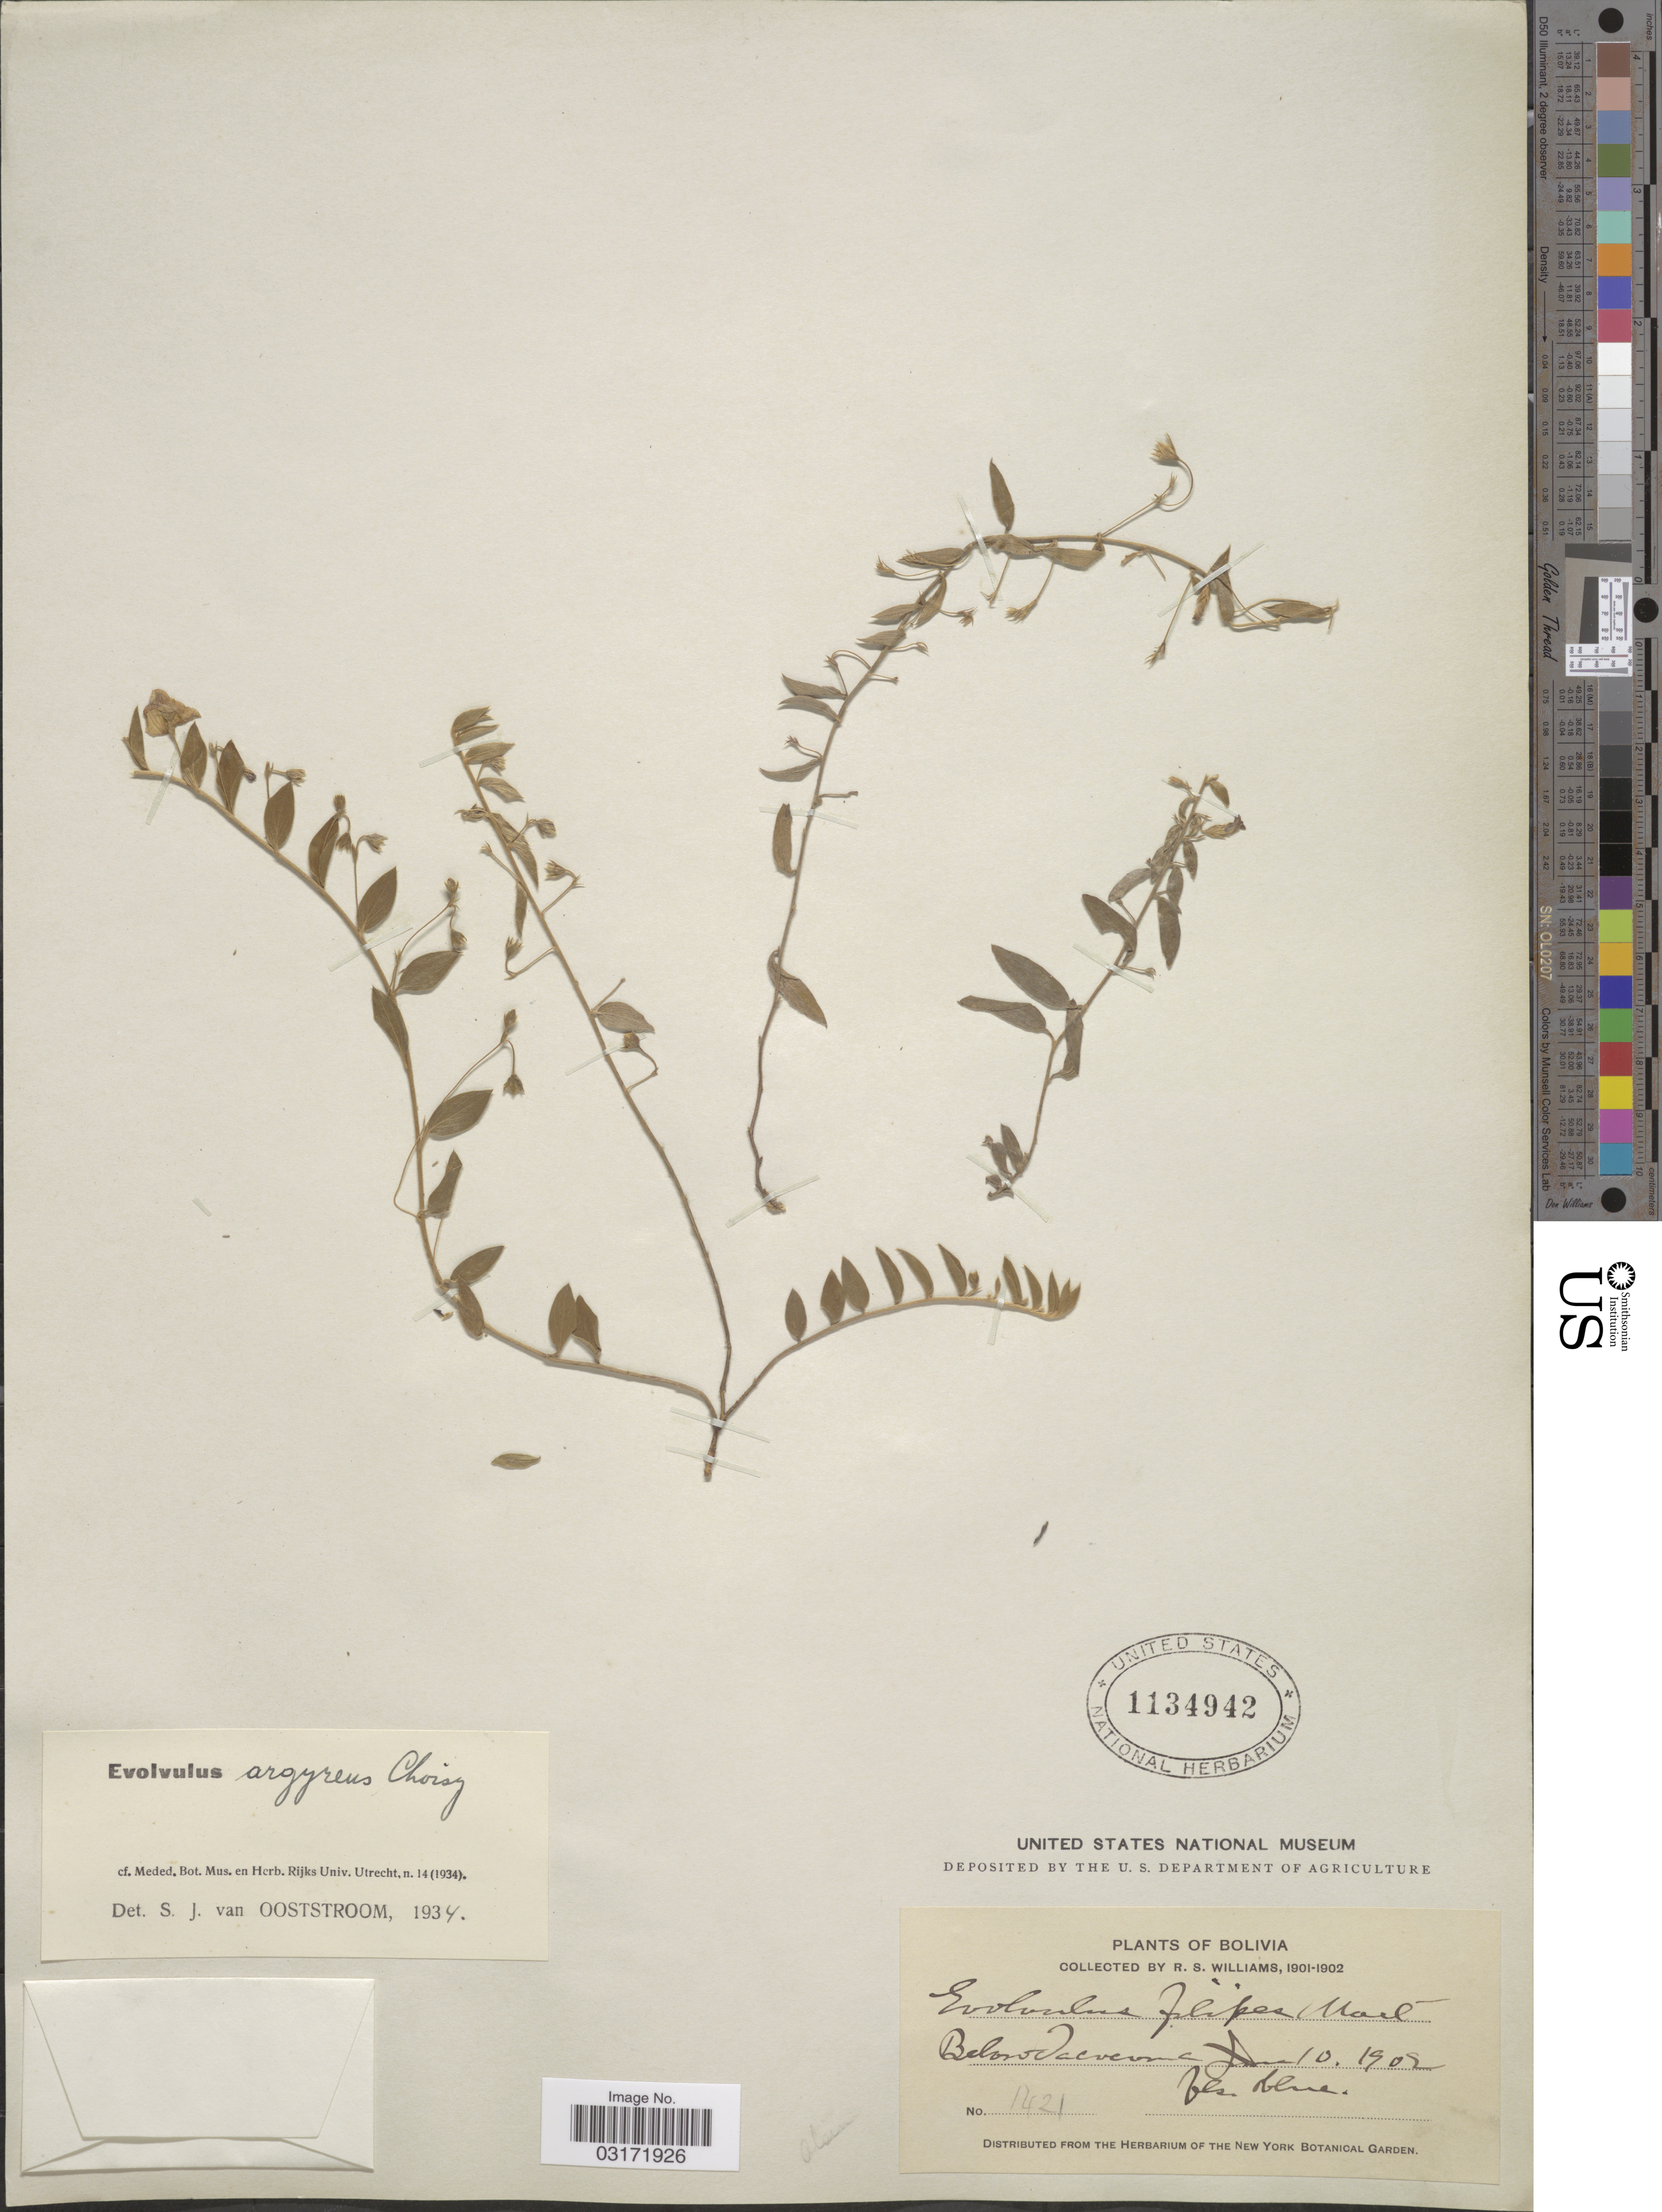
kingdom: Plantae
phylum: Tracheophyta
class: Magnoliopsida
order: Solanales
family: Convolvulaceae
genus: Evolvulus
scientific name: Evolvulus argyreus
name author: Choisy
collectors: R. S. Williams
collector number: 1421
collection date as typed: June 10, 1902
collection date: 1902-06-10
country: Bolivia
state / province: La Páz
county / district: Larecaja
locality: Below Tacacoma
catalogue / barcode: US 1134942